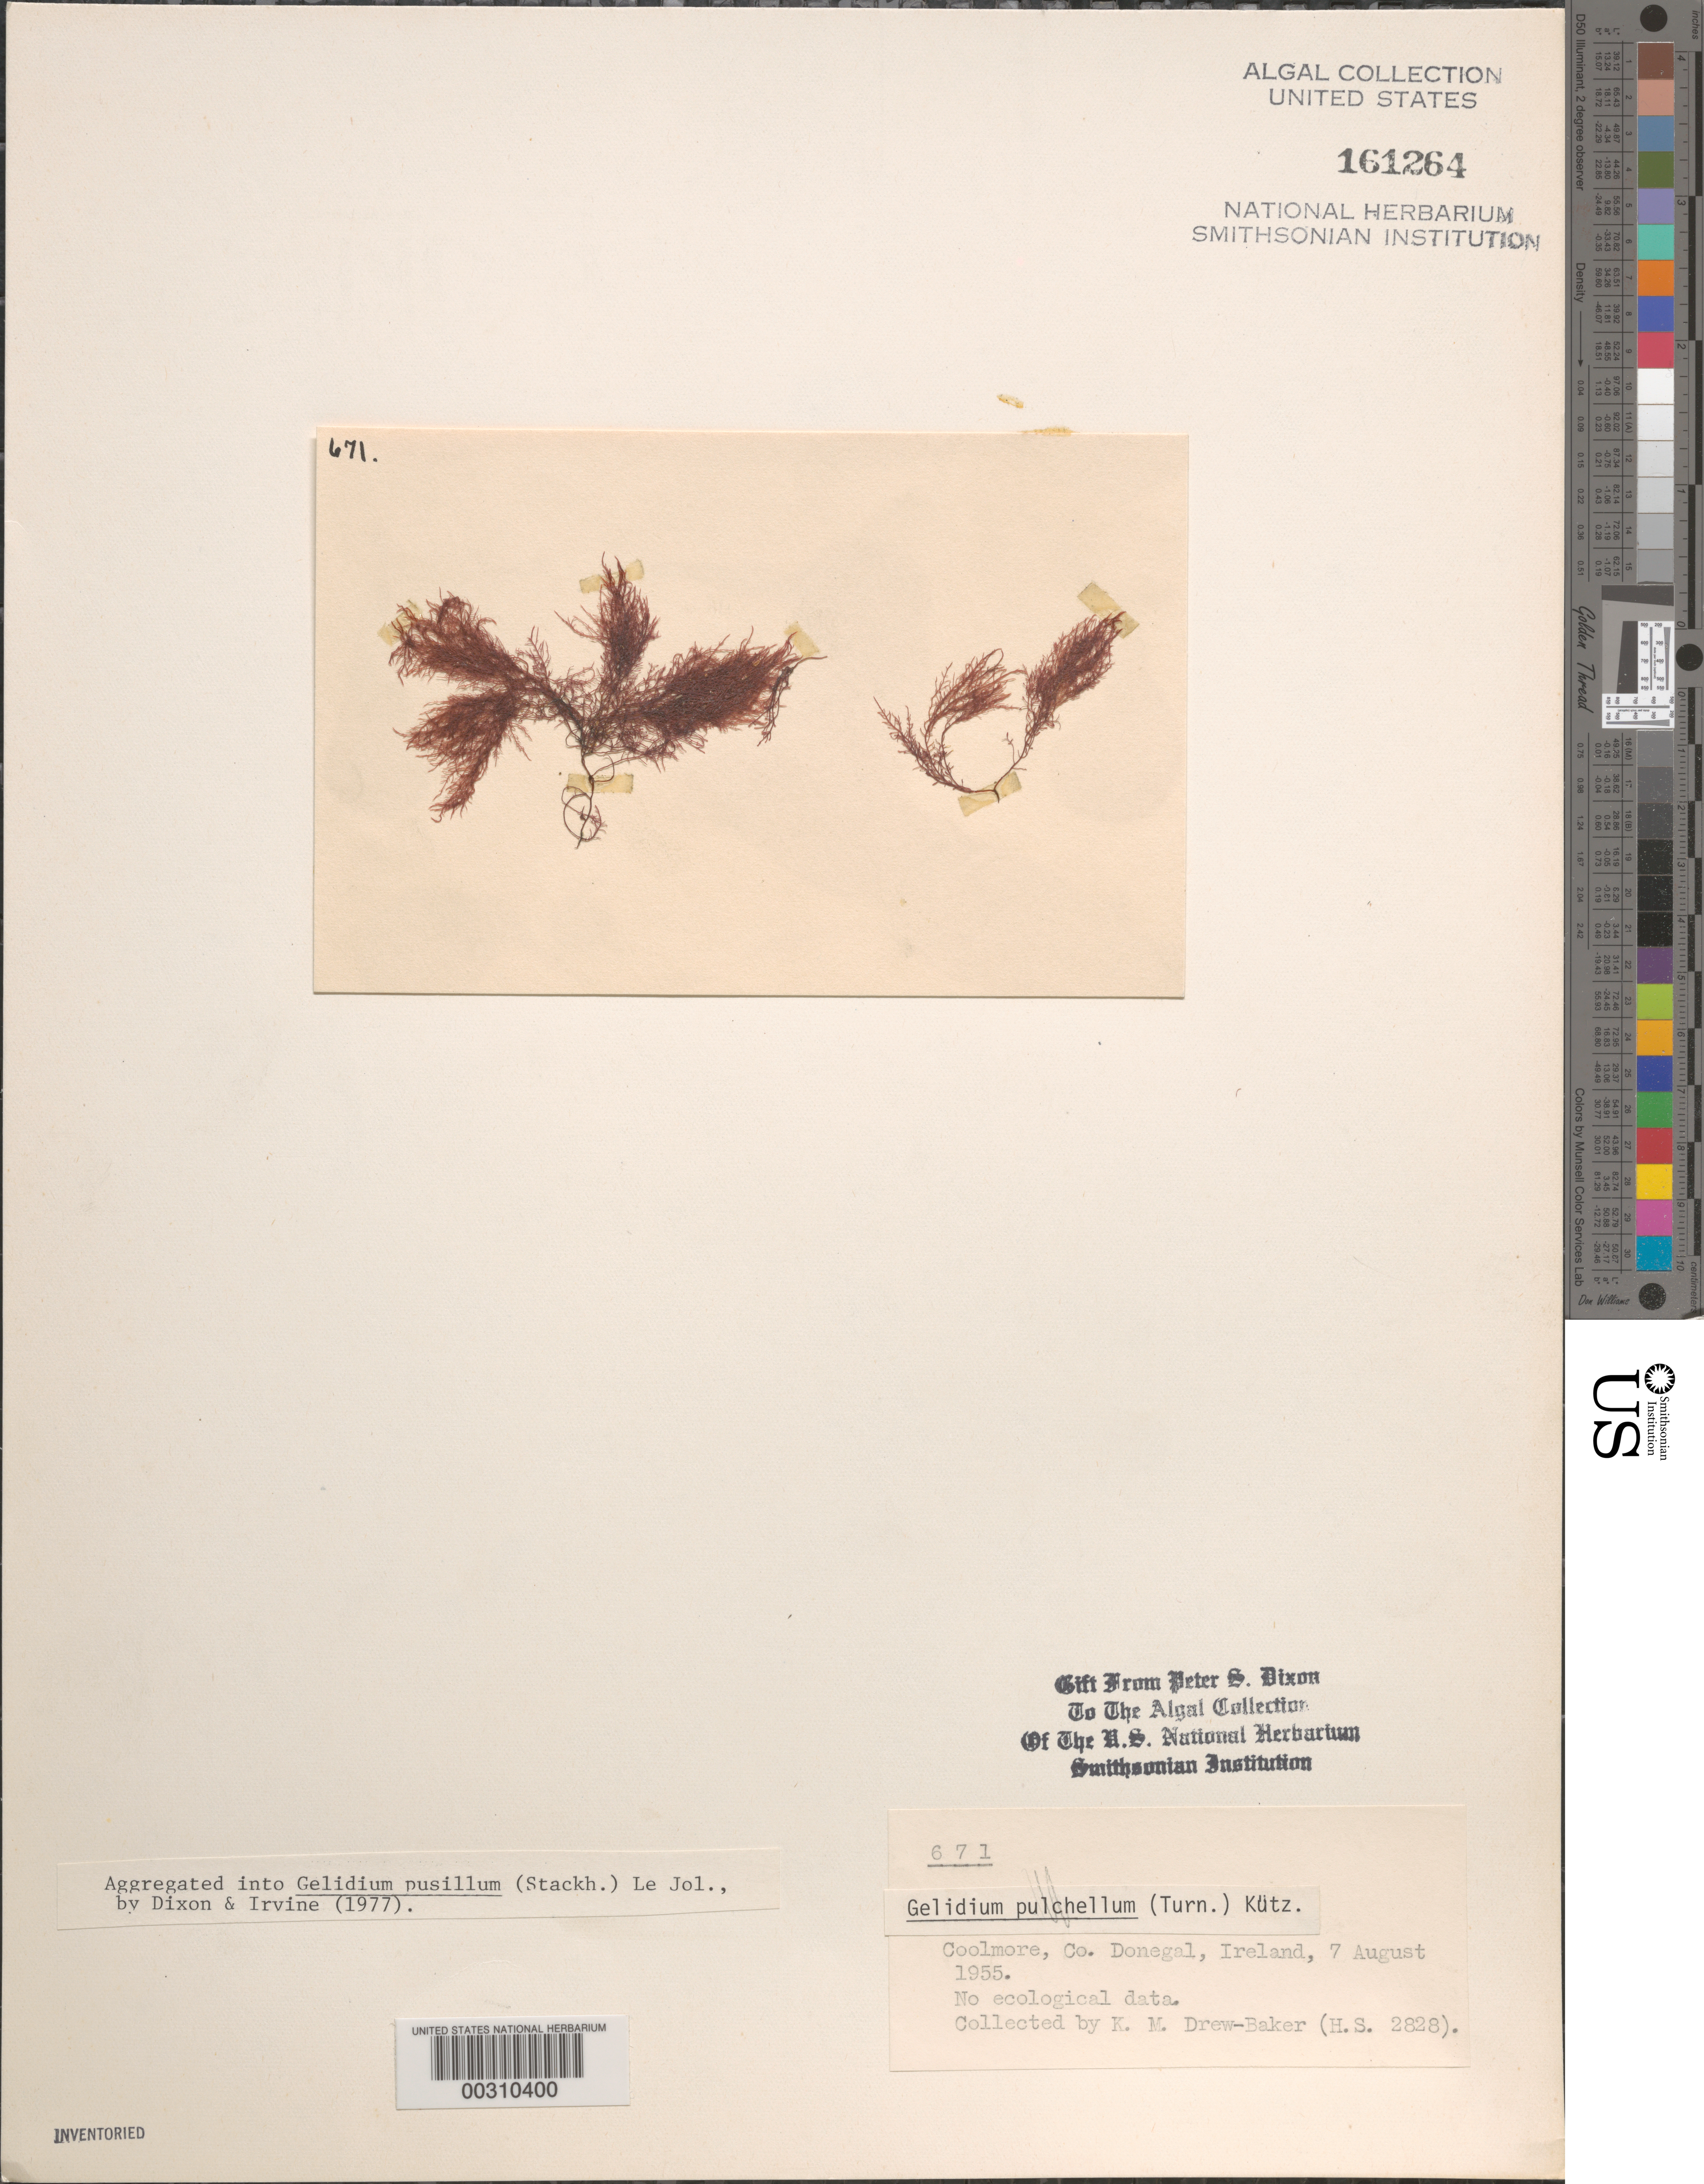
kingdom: Plantae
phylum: Rhodophyta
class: Florideophyceae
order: Gelidiales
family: Gelidiaceae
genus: Gelidium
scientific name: Gelidium pusillum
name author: (Stackh.) Le Jol.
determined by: Dixon, P. S.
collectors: K. M. Drew-Baker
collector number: PSD 671 & HS 2828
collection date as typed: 07 Aug 1955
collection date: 1955-08-07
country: Ireland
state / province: Ulster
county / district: Donegal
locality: Coolmore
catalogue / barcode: US 161264